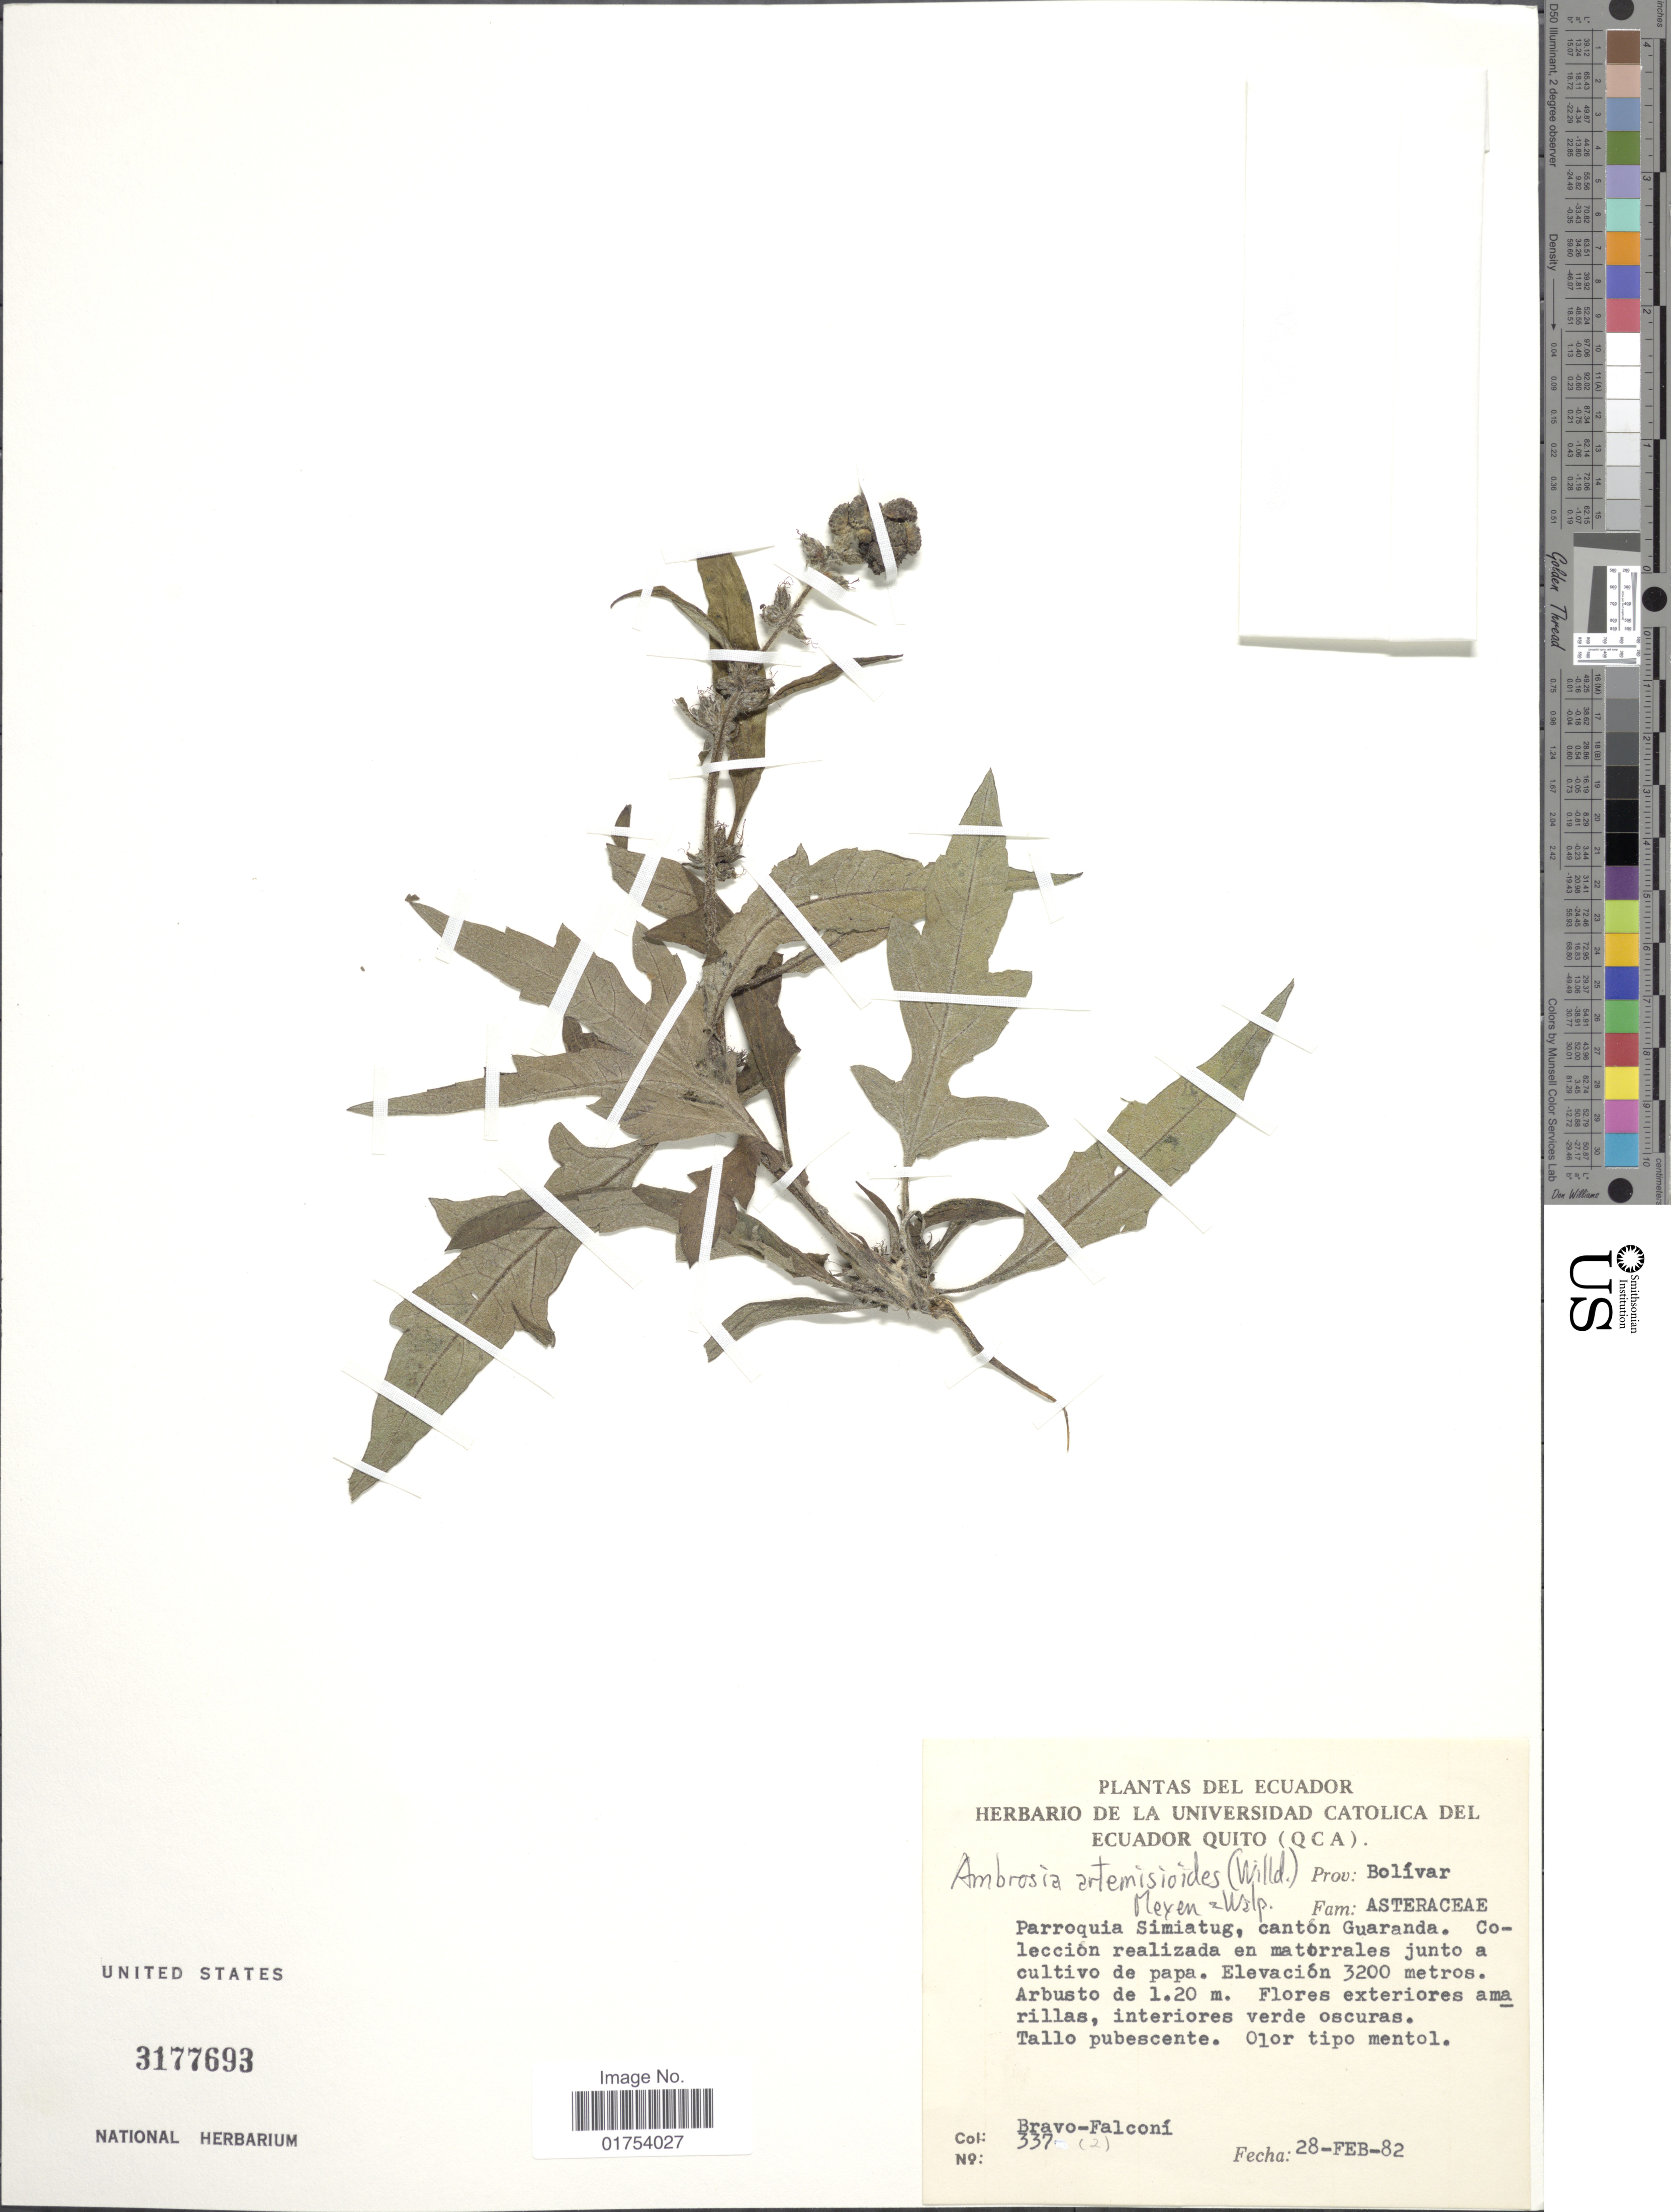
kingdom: Plantae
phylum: Tracheophyta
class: Magnoliopsida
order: Asterales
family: Asteraceae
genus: Ambrosia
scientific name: Ambrosia arborescens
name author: Mill.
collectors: Bravo-Falconí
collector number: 337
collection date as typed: Transcribed d/m/y: 28/2/82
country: Ecuador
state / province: Bolívar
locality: Parroquia Simiatug, canton Guaranda. Coleccion realizada en matorrales junto a cultivo de papa.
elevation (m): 3200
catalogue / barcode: US 3177693